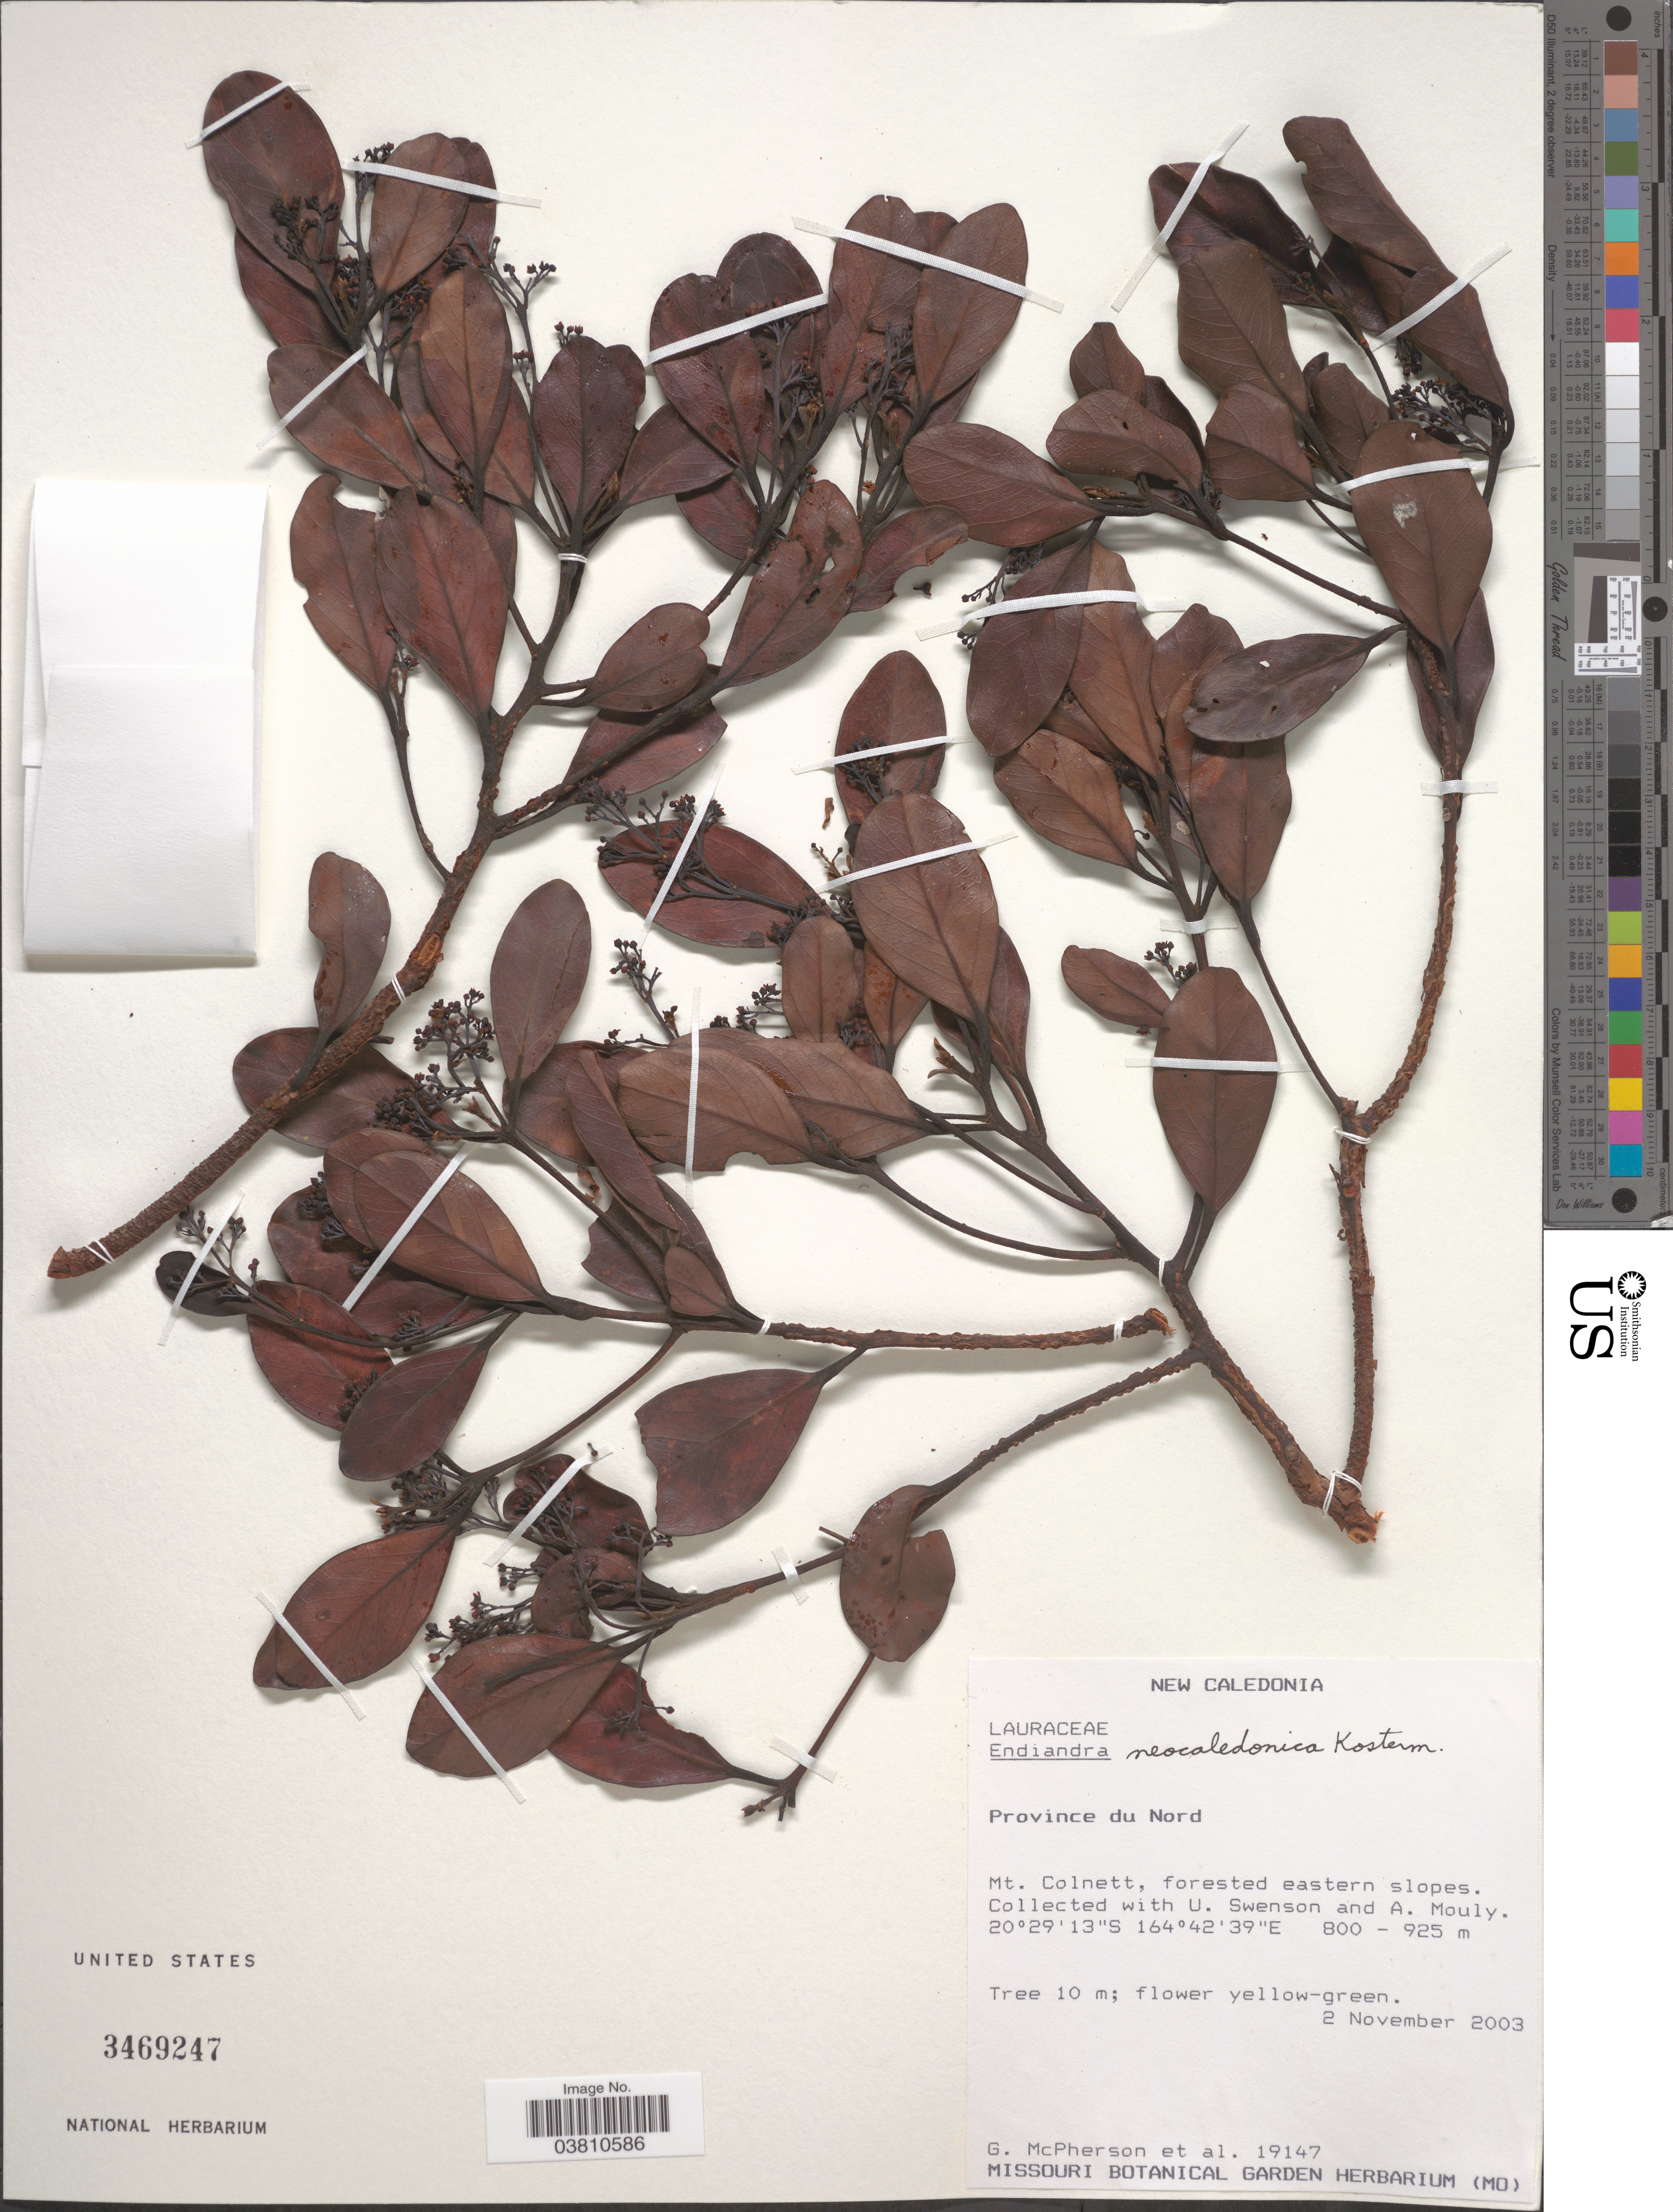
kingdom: Plantae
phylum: Tracheophyta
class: Magnoliopsida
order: Laurales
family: Lauraceae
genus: Endiandra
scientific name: Endiandra neocaledonica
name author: Kosterm.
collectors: G. McPherson, U. Swenson & A. Mouly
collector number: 19147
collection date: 2003-11-02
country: New Caledonia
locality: Province du Nord. Mt. Colnett, forested eastern slopes.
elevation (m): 800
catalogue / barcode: US 3469247